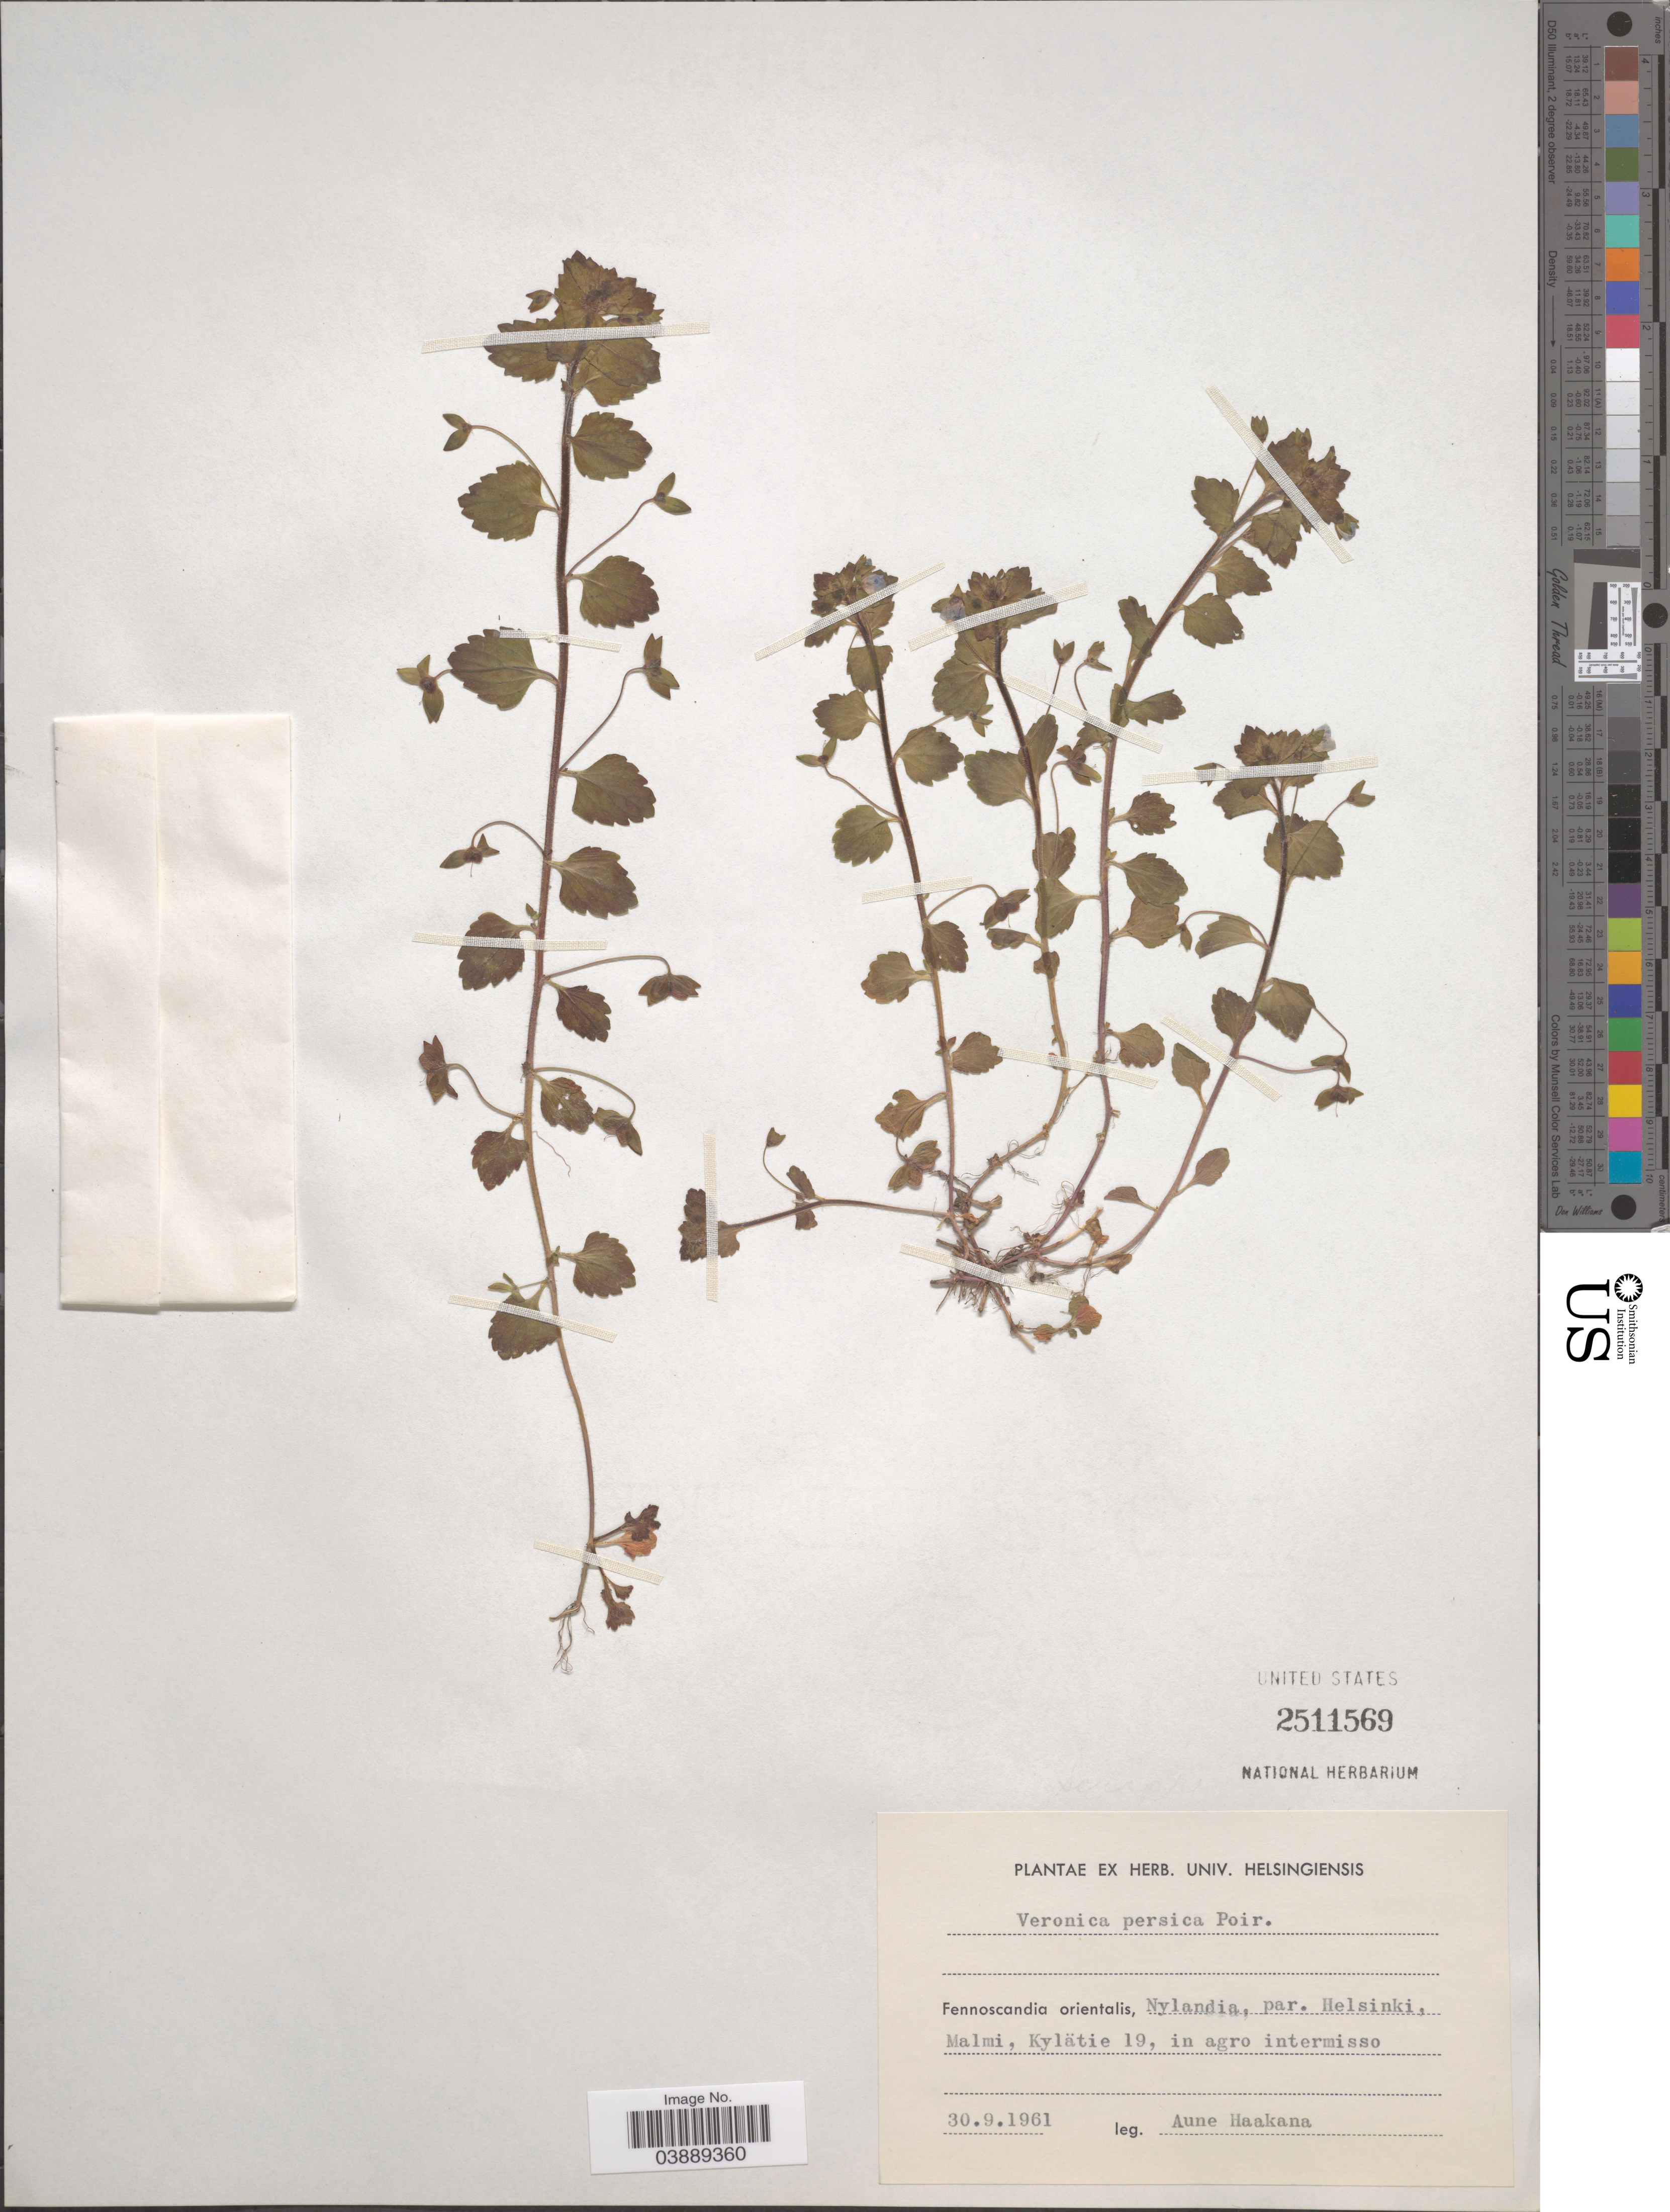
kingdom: Plantae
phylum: Tracheophyta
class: Magnoliopsida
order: Lamiales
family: Plantaginaceae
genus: Veronica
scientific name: Veronica persica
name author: Poir.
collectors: A. Haakana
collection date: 1961-09-30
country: Sweden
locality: Fennoscandia orientalis, Nylandia, par. Helsinki, Malmi, Kylätie 19.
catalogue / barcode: US 2511569